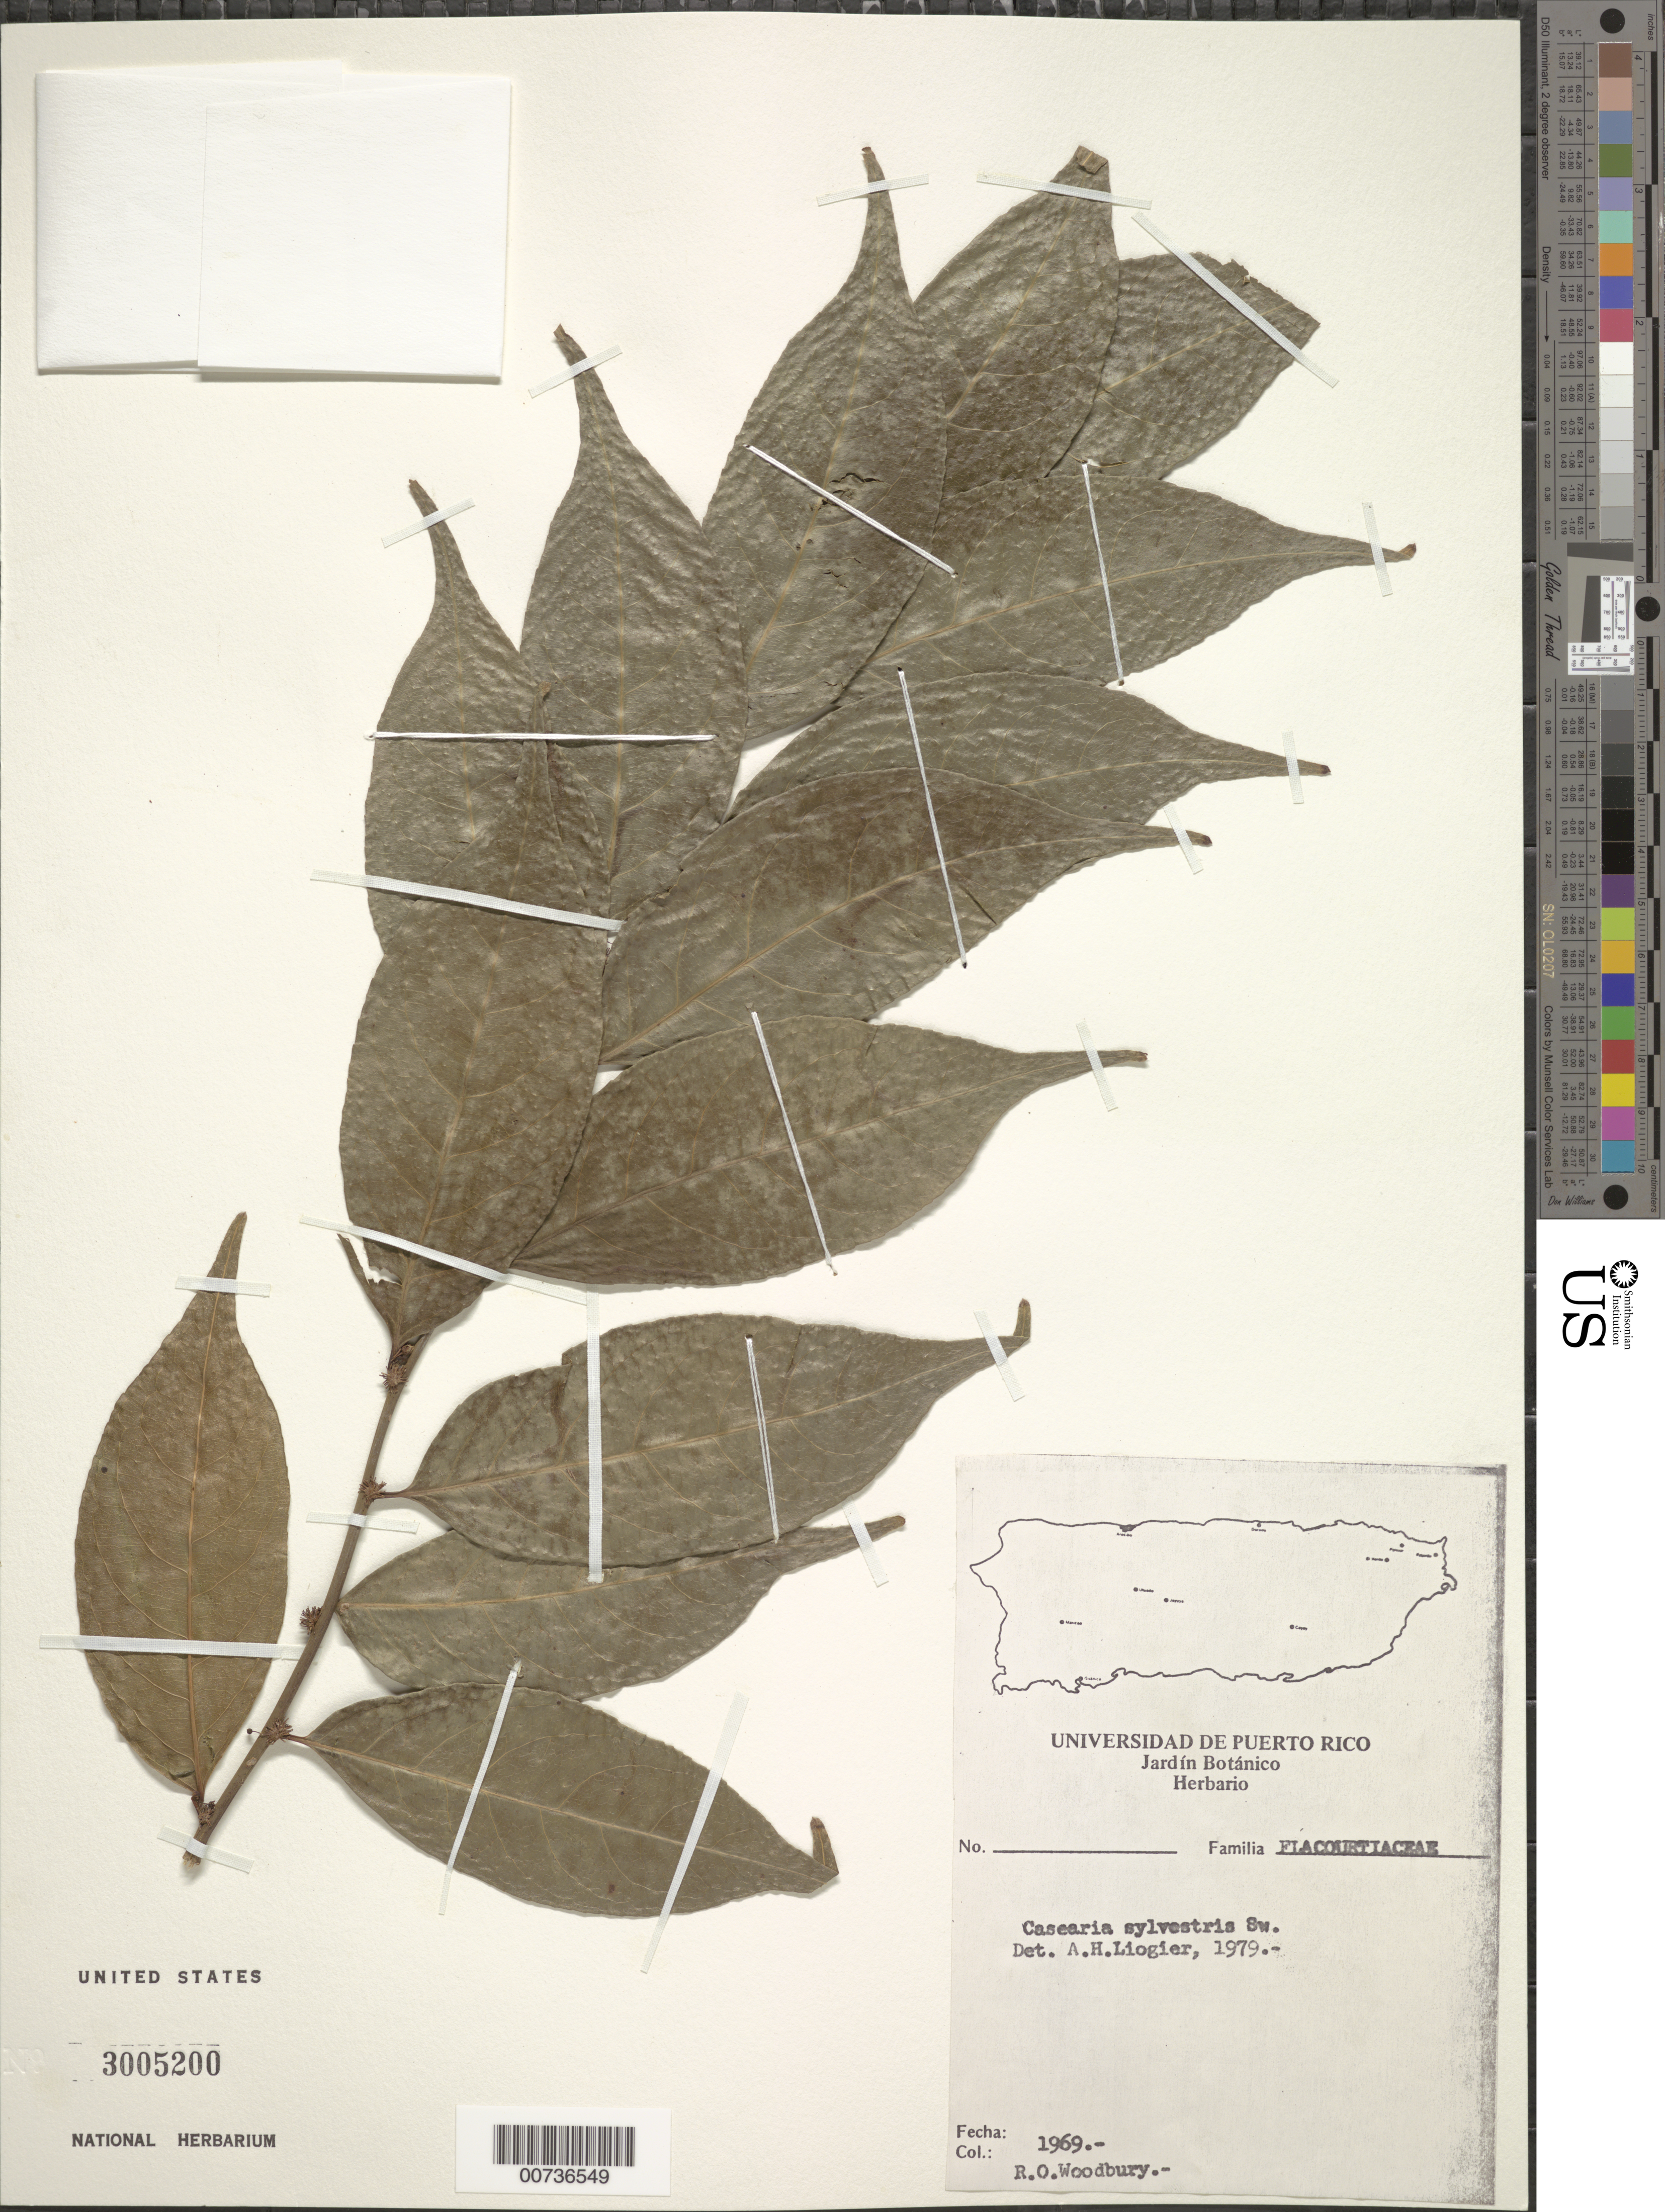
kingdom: Plantae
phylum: Tracheophyta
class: Magnoliopsida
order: Malpighiales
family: Salicaceae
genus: Casearia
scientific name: Casearia sylvestris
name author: Sw.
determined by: Liogier, Alain H.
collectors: R. O. Woodbury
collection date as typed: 1969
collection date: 1969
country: Puerto Rico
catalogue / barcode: US 3005200